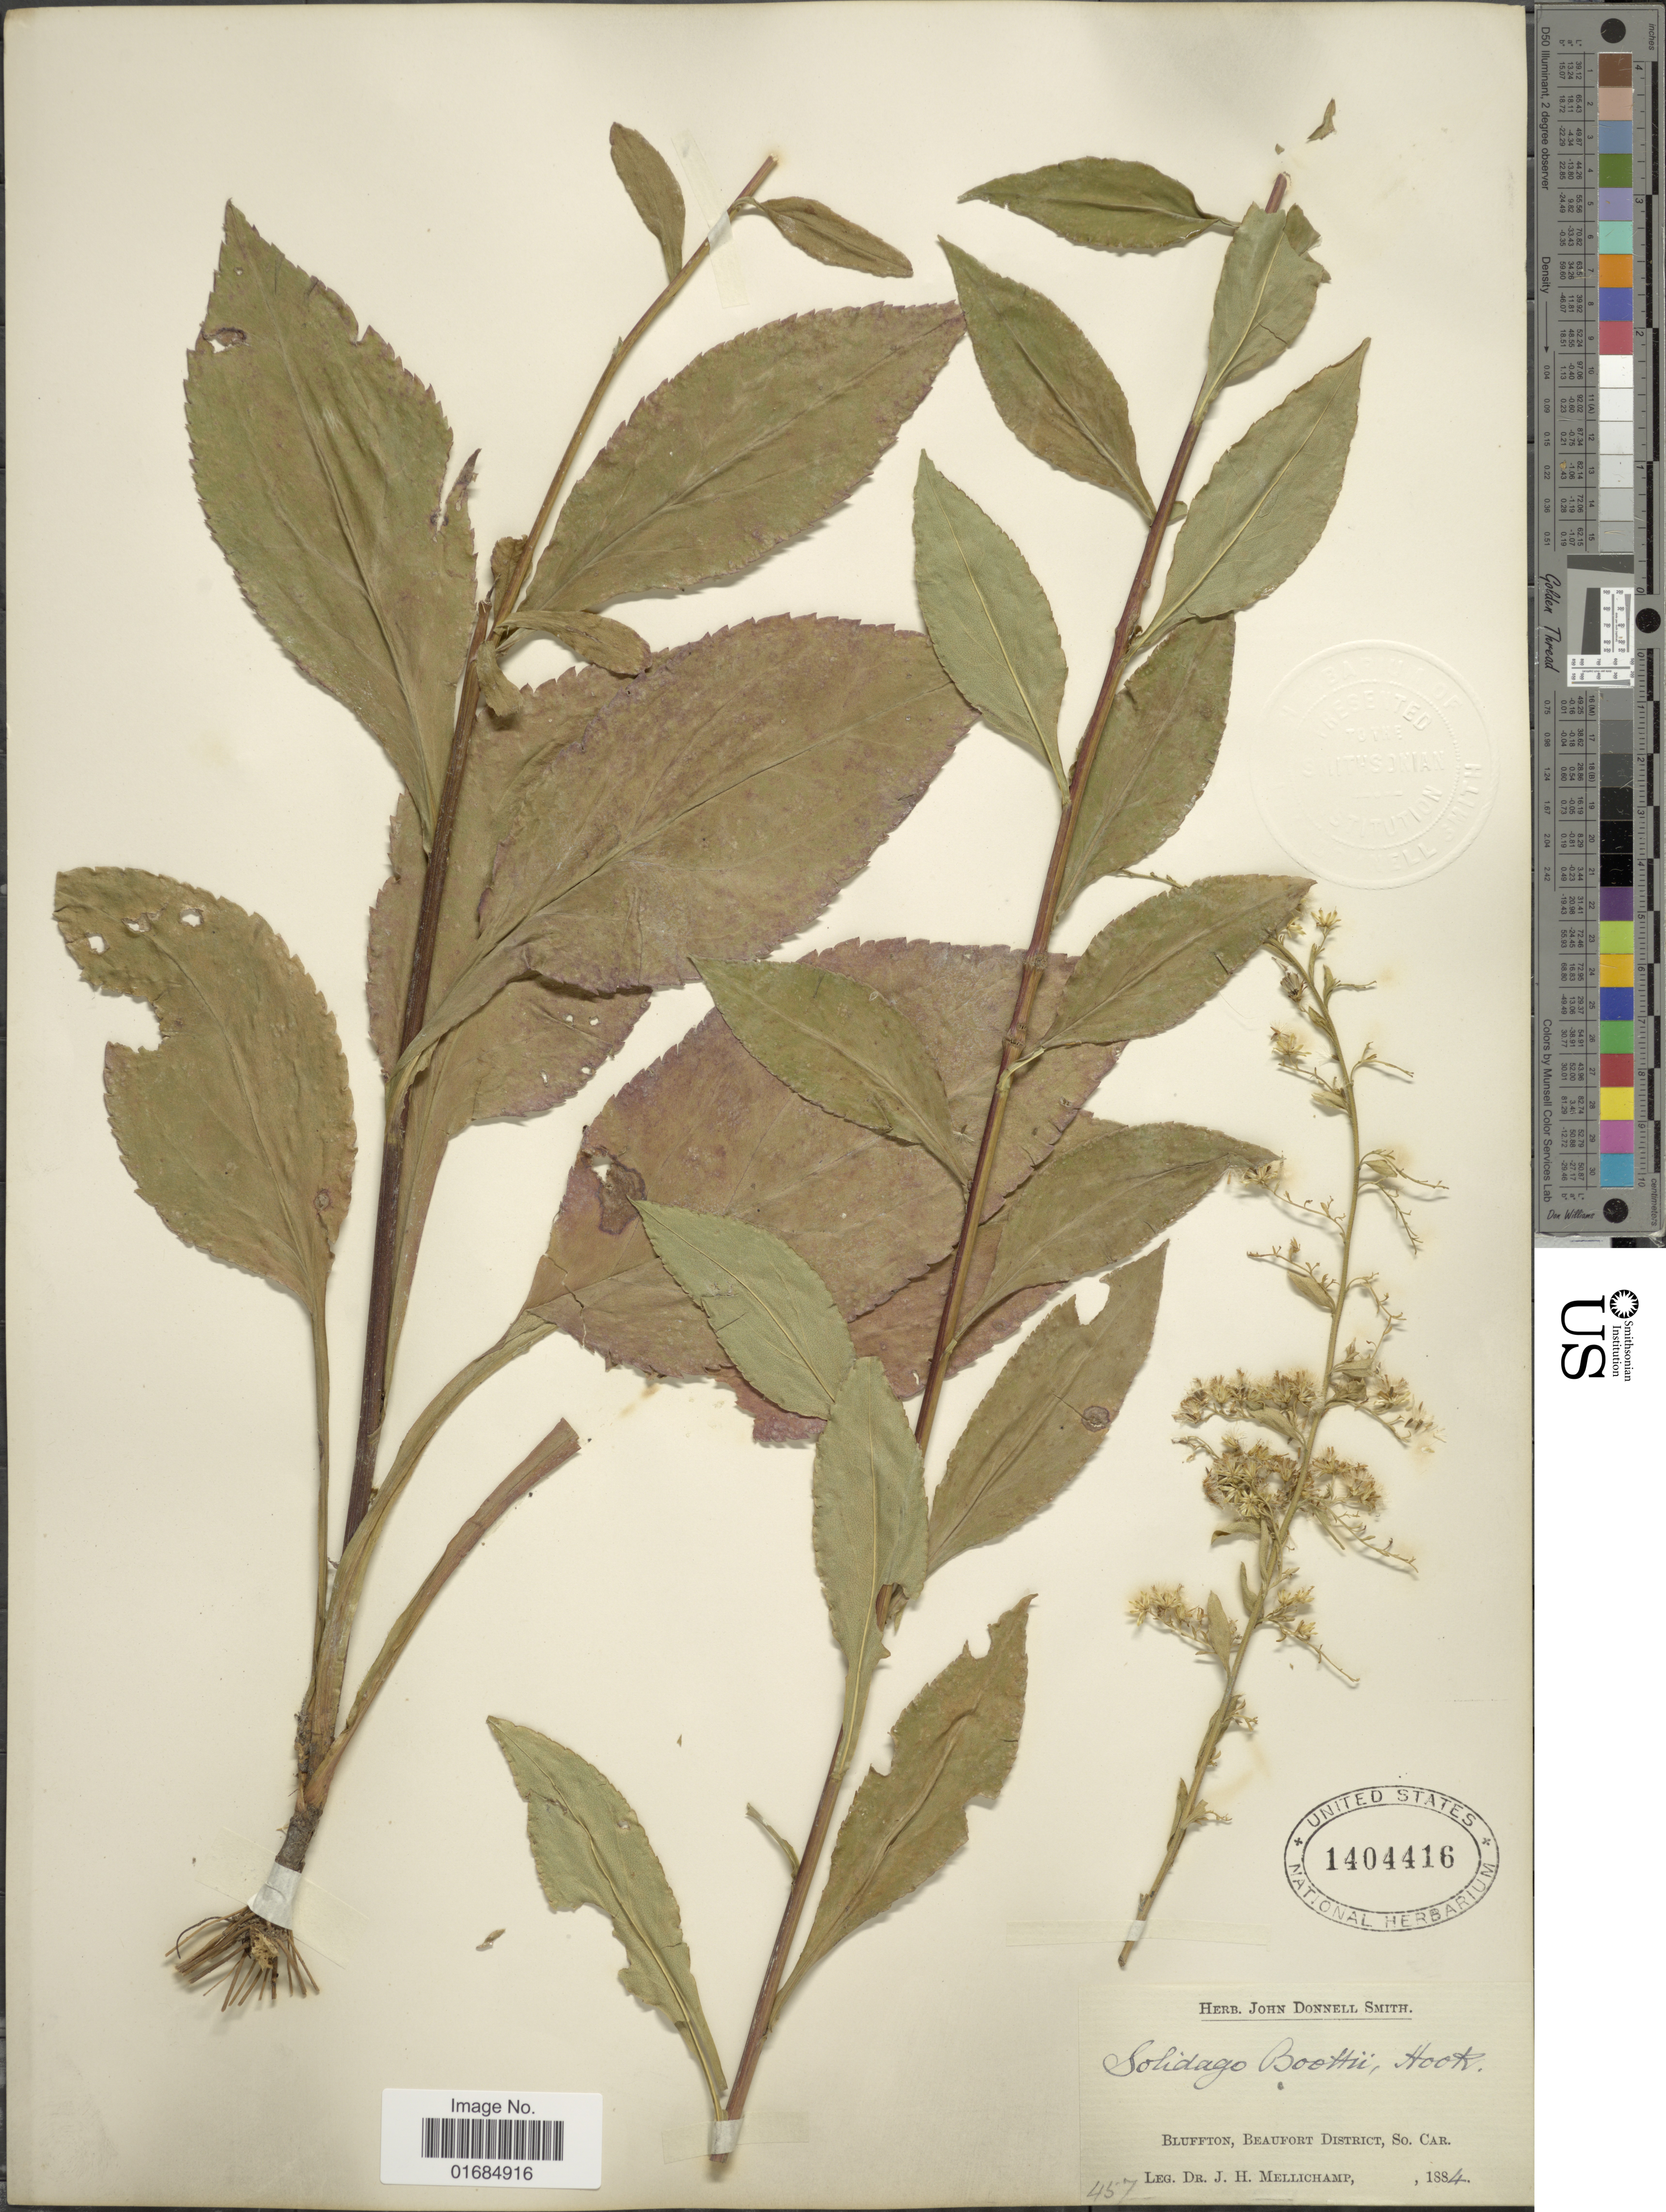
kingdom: Plantae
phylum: Tracheophyta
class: Magnoliopsida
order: Asterales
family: Asteraceae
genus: Solidago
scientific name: Solidago boottii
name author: Hook.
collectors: J. H. Mellichamp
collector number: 457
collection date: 1884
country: United States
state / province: South Carolina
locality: Bluffton, Beaufort District.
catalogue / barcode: US 1404416